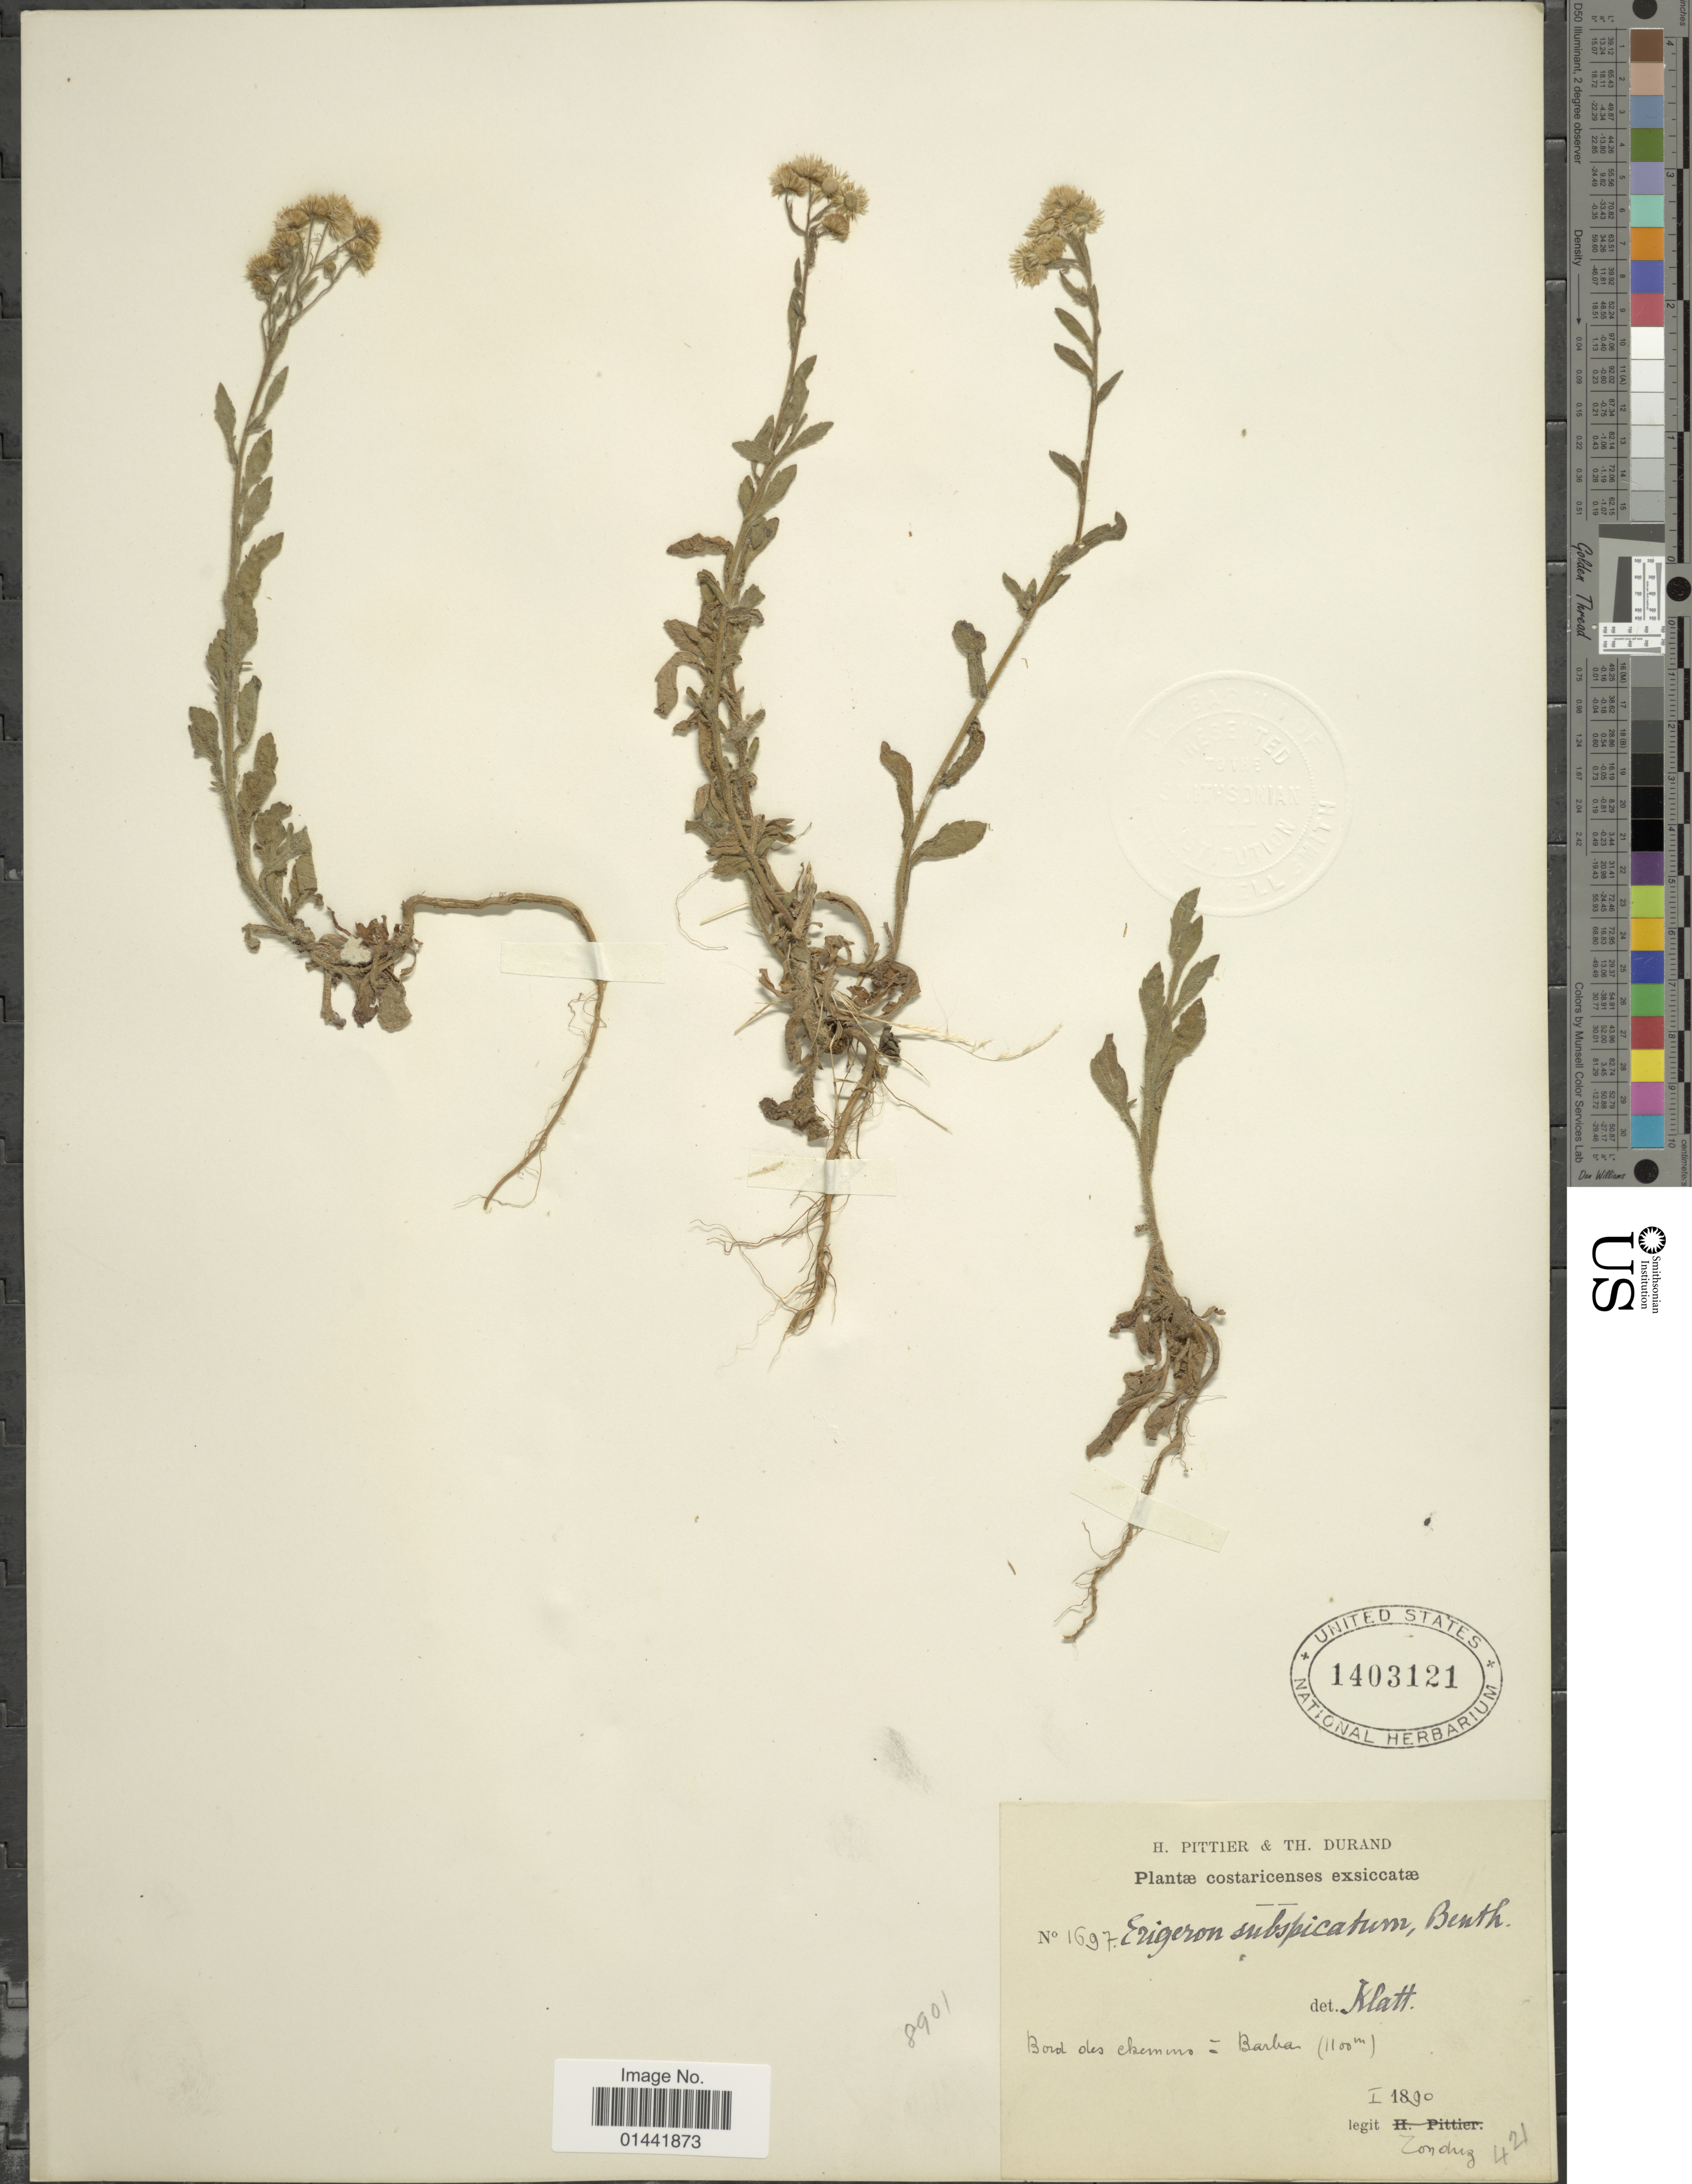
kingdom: Plantae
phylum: Tracheophyta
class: Magnoliopsida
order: Asterales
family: Asteraceae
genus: Erigeron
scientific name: Erigeron spathulatus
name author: Vahl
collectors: A. Tonduz & T. Durand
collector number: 421/1697*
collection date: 1890-01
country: Costa Rica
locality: Bord des Chermers, Barba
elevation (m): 1100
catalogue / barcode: US 1403121